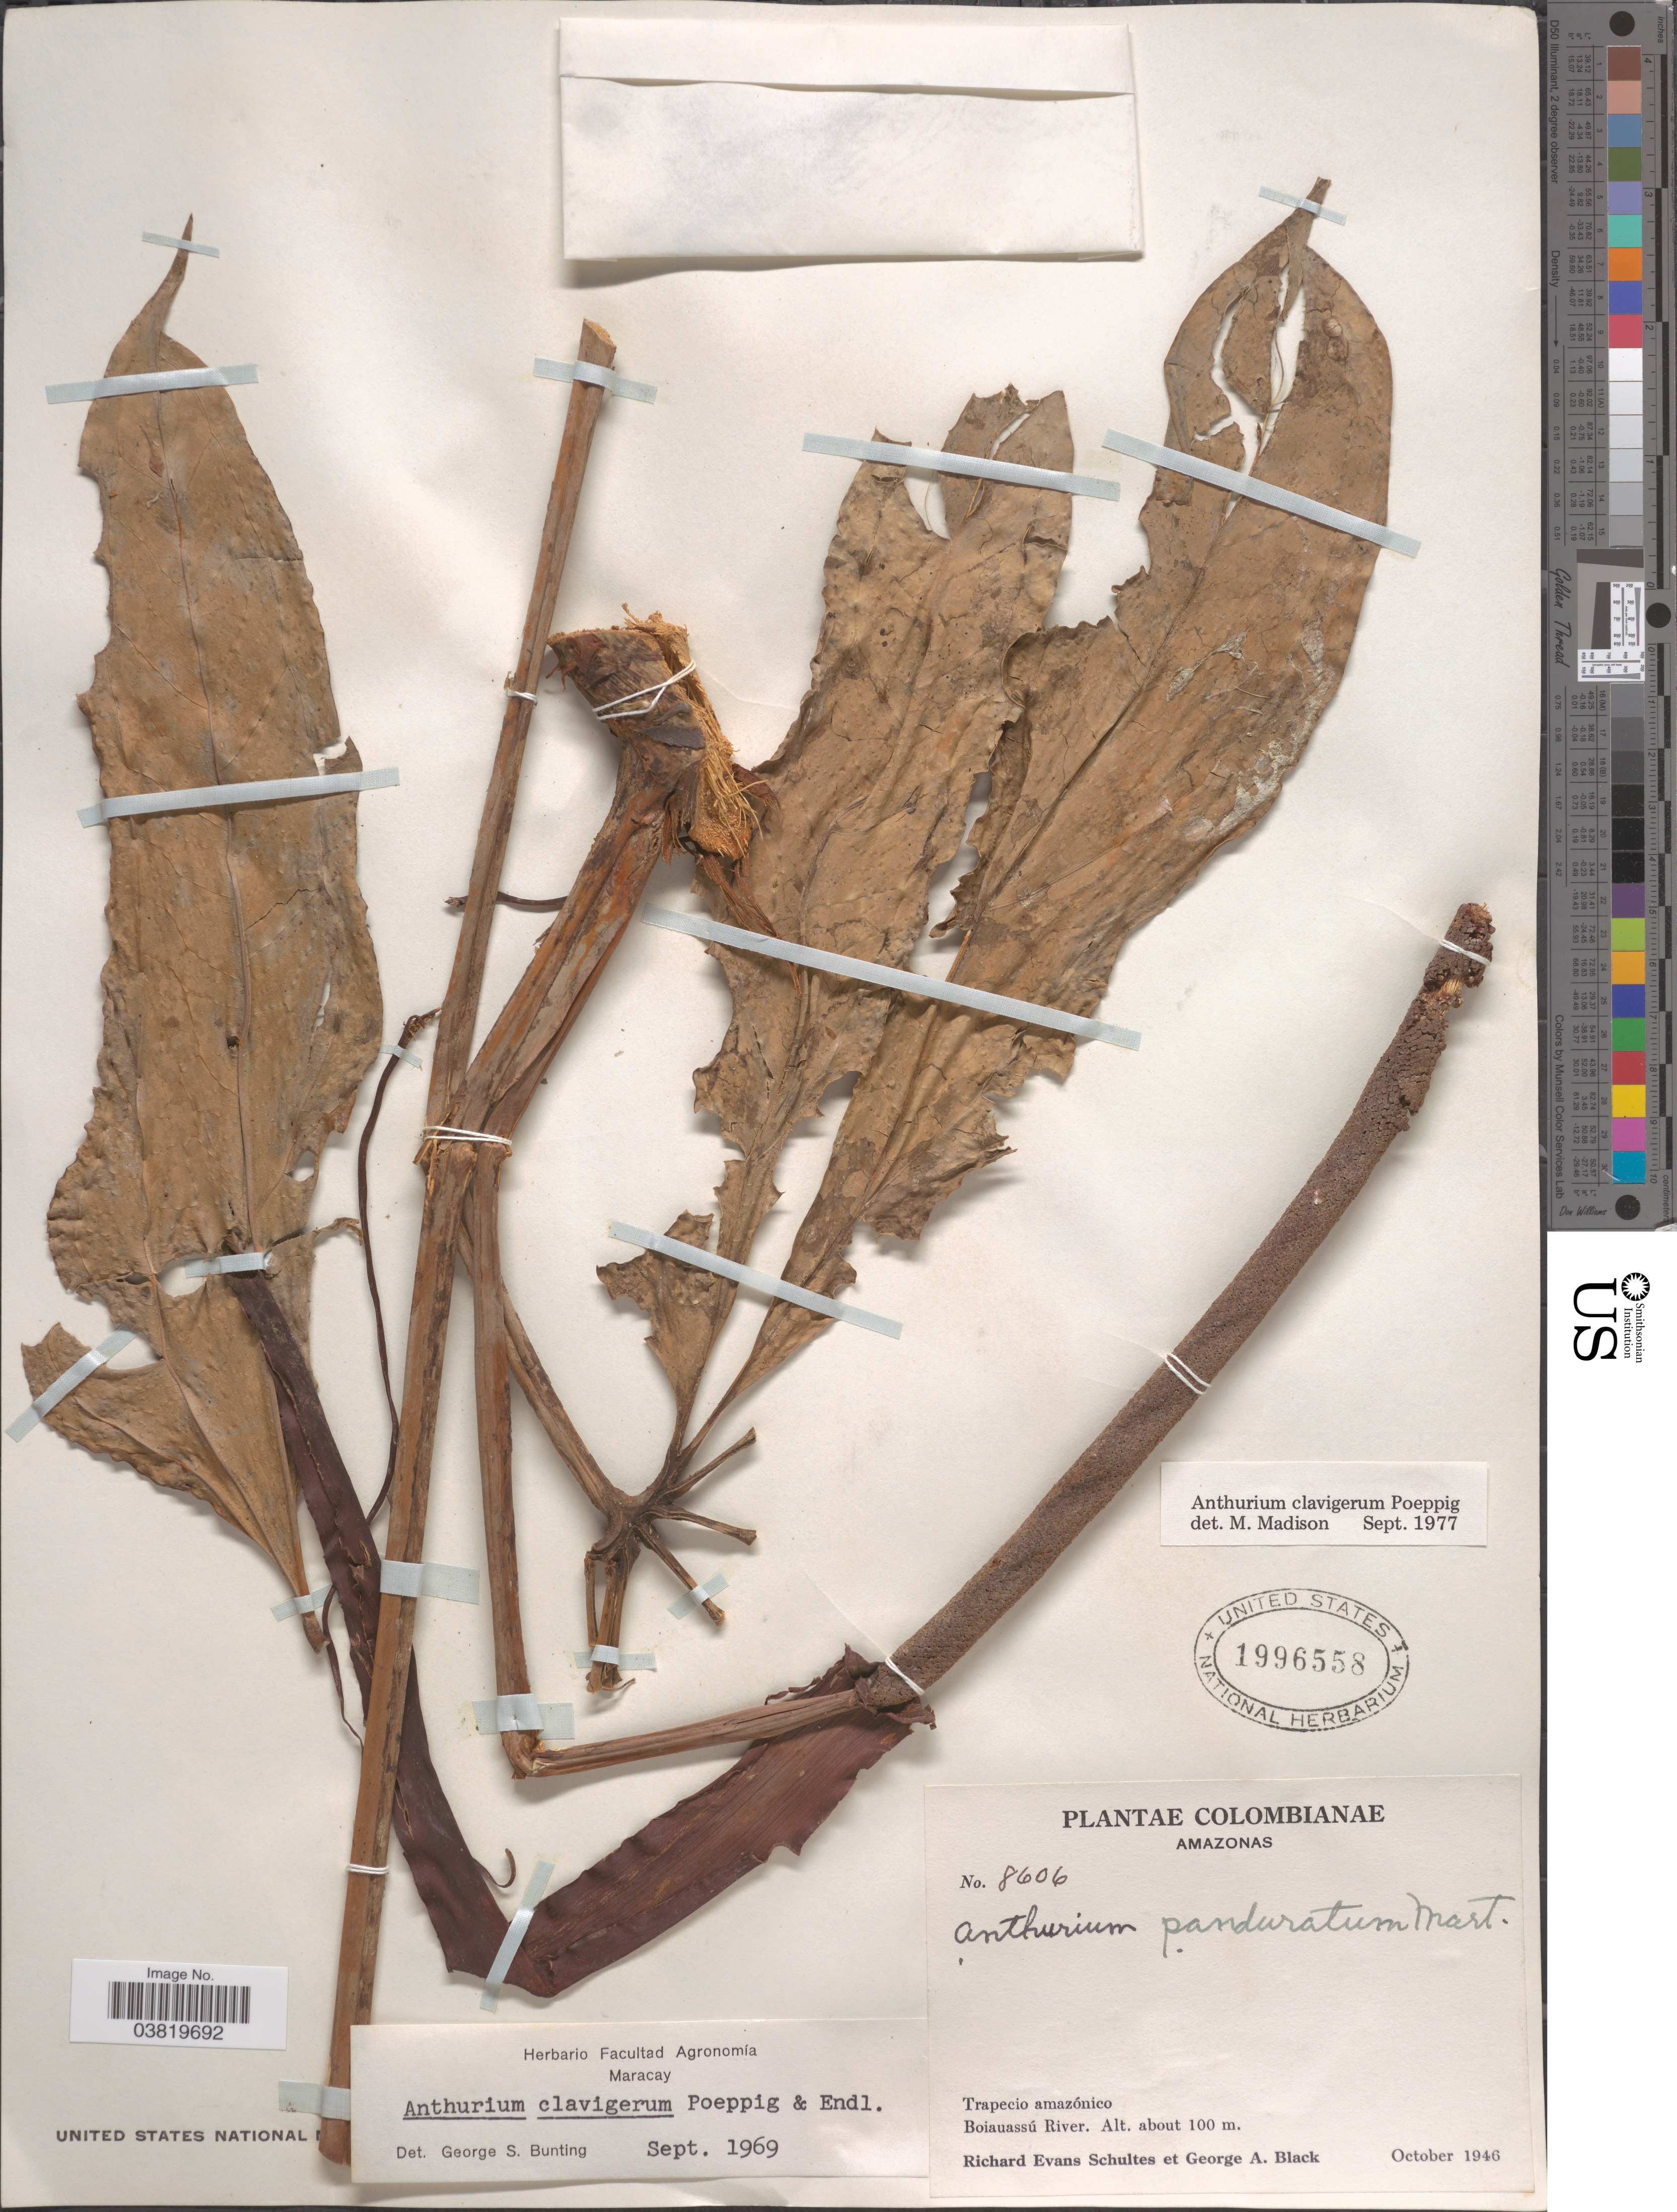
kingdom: Plantae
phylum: Tracheophyta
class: Liliopsida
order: Alismatales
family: Araceae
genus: Anthurium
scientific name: Anthurium clavigerum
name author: Poepp. & Endl.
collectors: R. E. Schultes & G. A. Black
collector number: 8606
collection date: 1946-10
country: Colombia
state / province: Amazônas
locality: Trapecio amazónico. Boiauassú River.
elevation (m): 100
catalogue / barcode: US 1996558